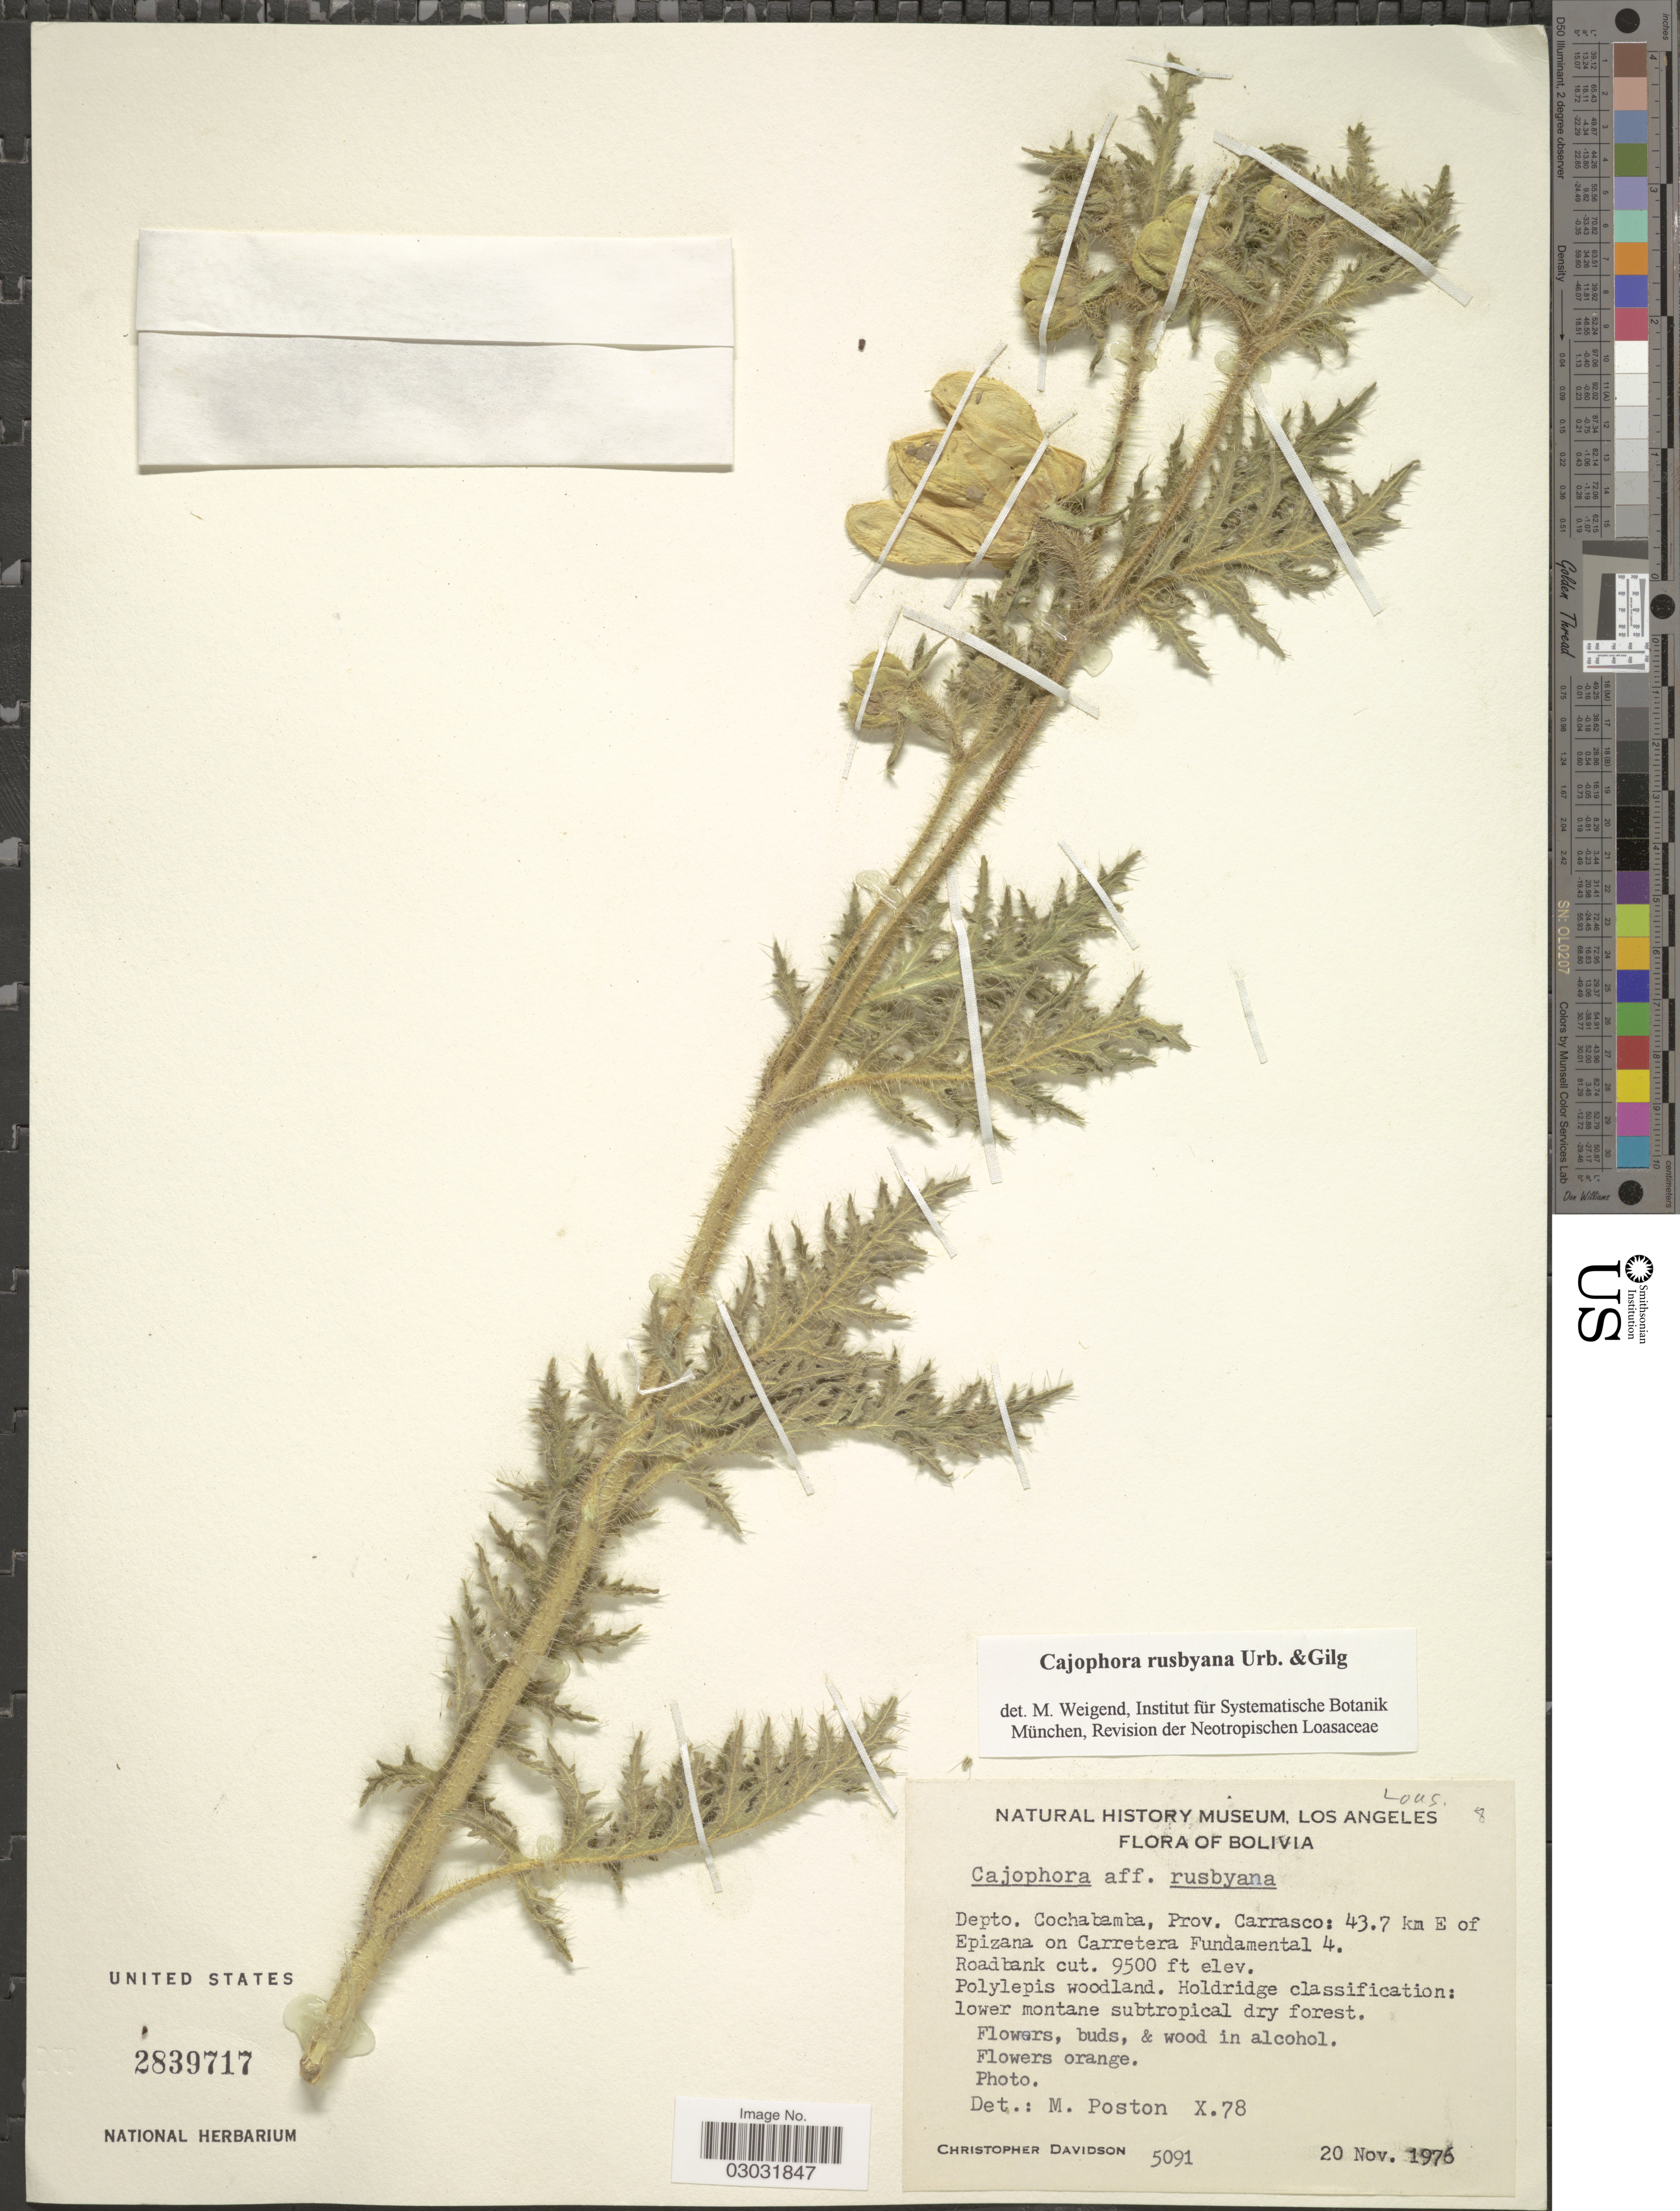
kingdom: Plantae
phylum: Tracheophyta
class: Magnoliopsida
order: Cornales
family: Loasaceae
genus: Caiophora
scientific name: Caiophora rusbyana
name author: Urb. & Gilg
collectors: C. Davidson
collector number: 5091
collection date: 1976-11-20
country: Bolivia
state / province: Cochabamba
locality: Depto. Cochabamba, Prov. Carrasco: 43.7 km E of Epizana on Carretera Fundamental 4.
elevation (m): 2896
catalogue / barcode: US 2839717